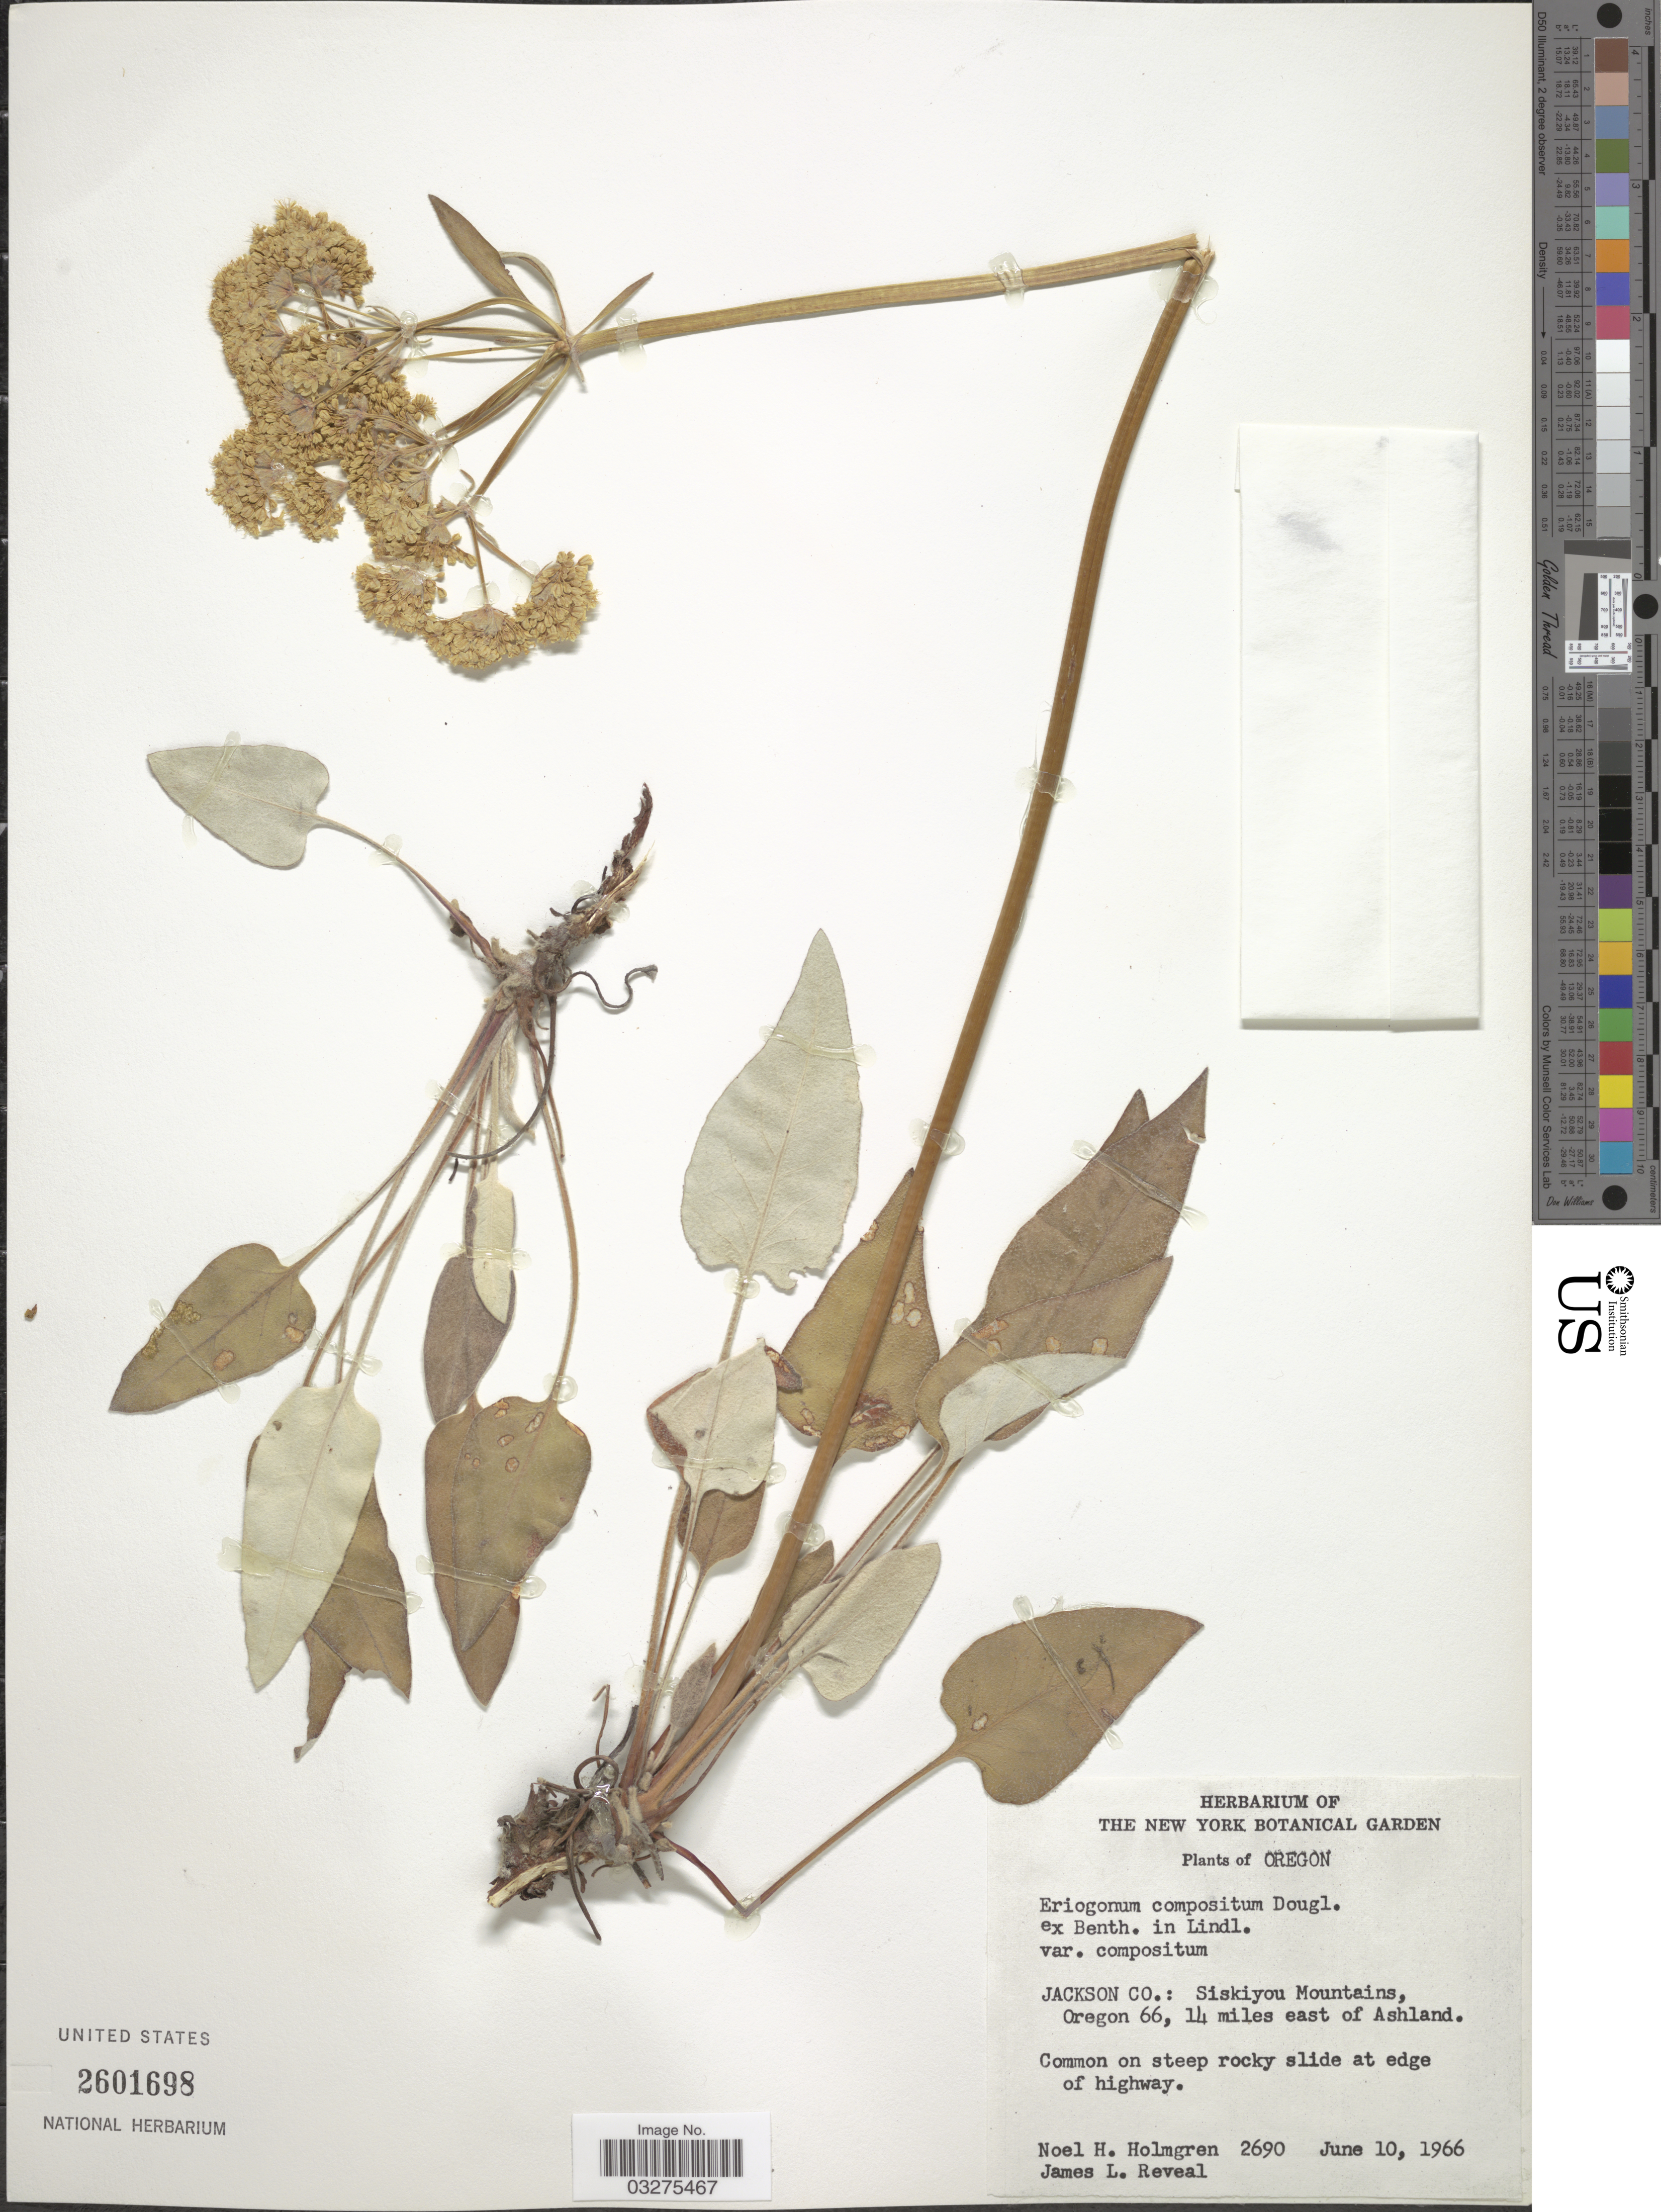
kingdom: Plantae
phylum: Tracheophyta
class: Magnoliopsida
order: Caryophyllales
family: Polygonaceae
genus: Eriogonum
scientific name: Eriogonum compositum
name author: Douglas ex Benth.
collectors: N. H. Holmgren & J. L. Reveal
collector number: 2690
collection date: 1966-06-10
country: United States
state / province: Oregon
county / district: Jackson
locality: Jackson Co.: Siskiyou Mountains, Oregon 66, 14 miles east of Ashland.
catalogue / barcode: US 2601698